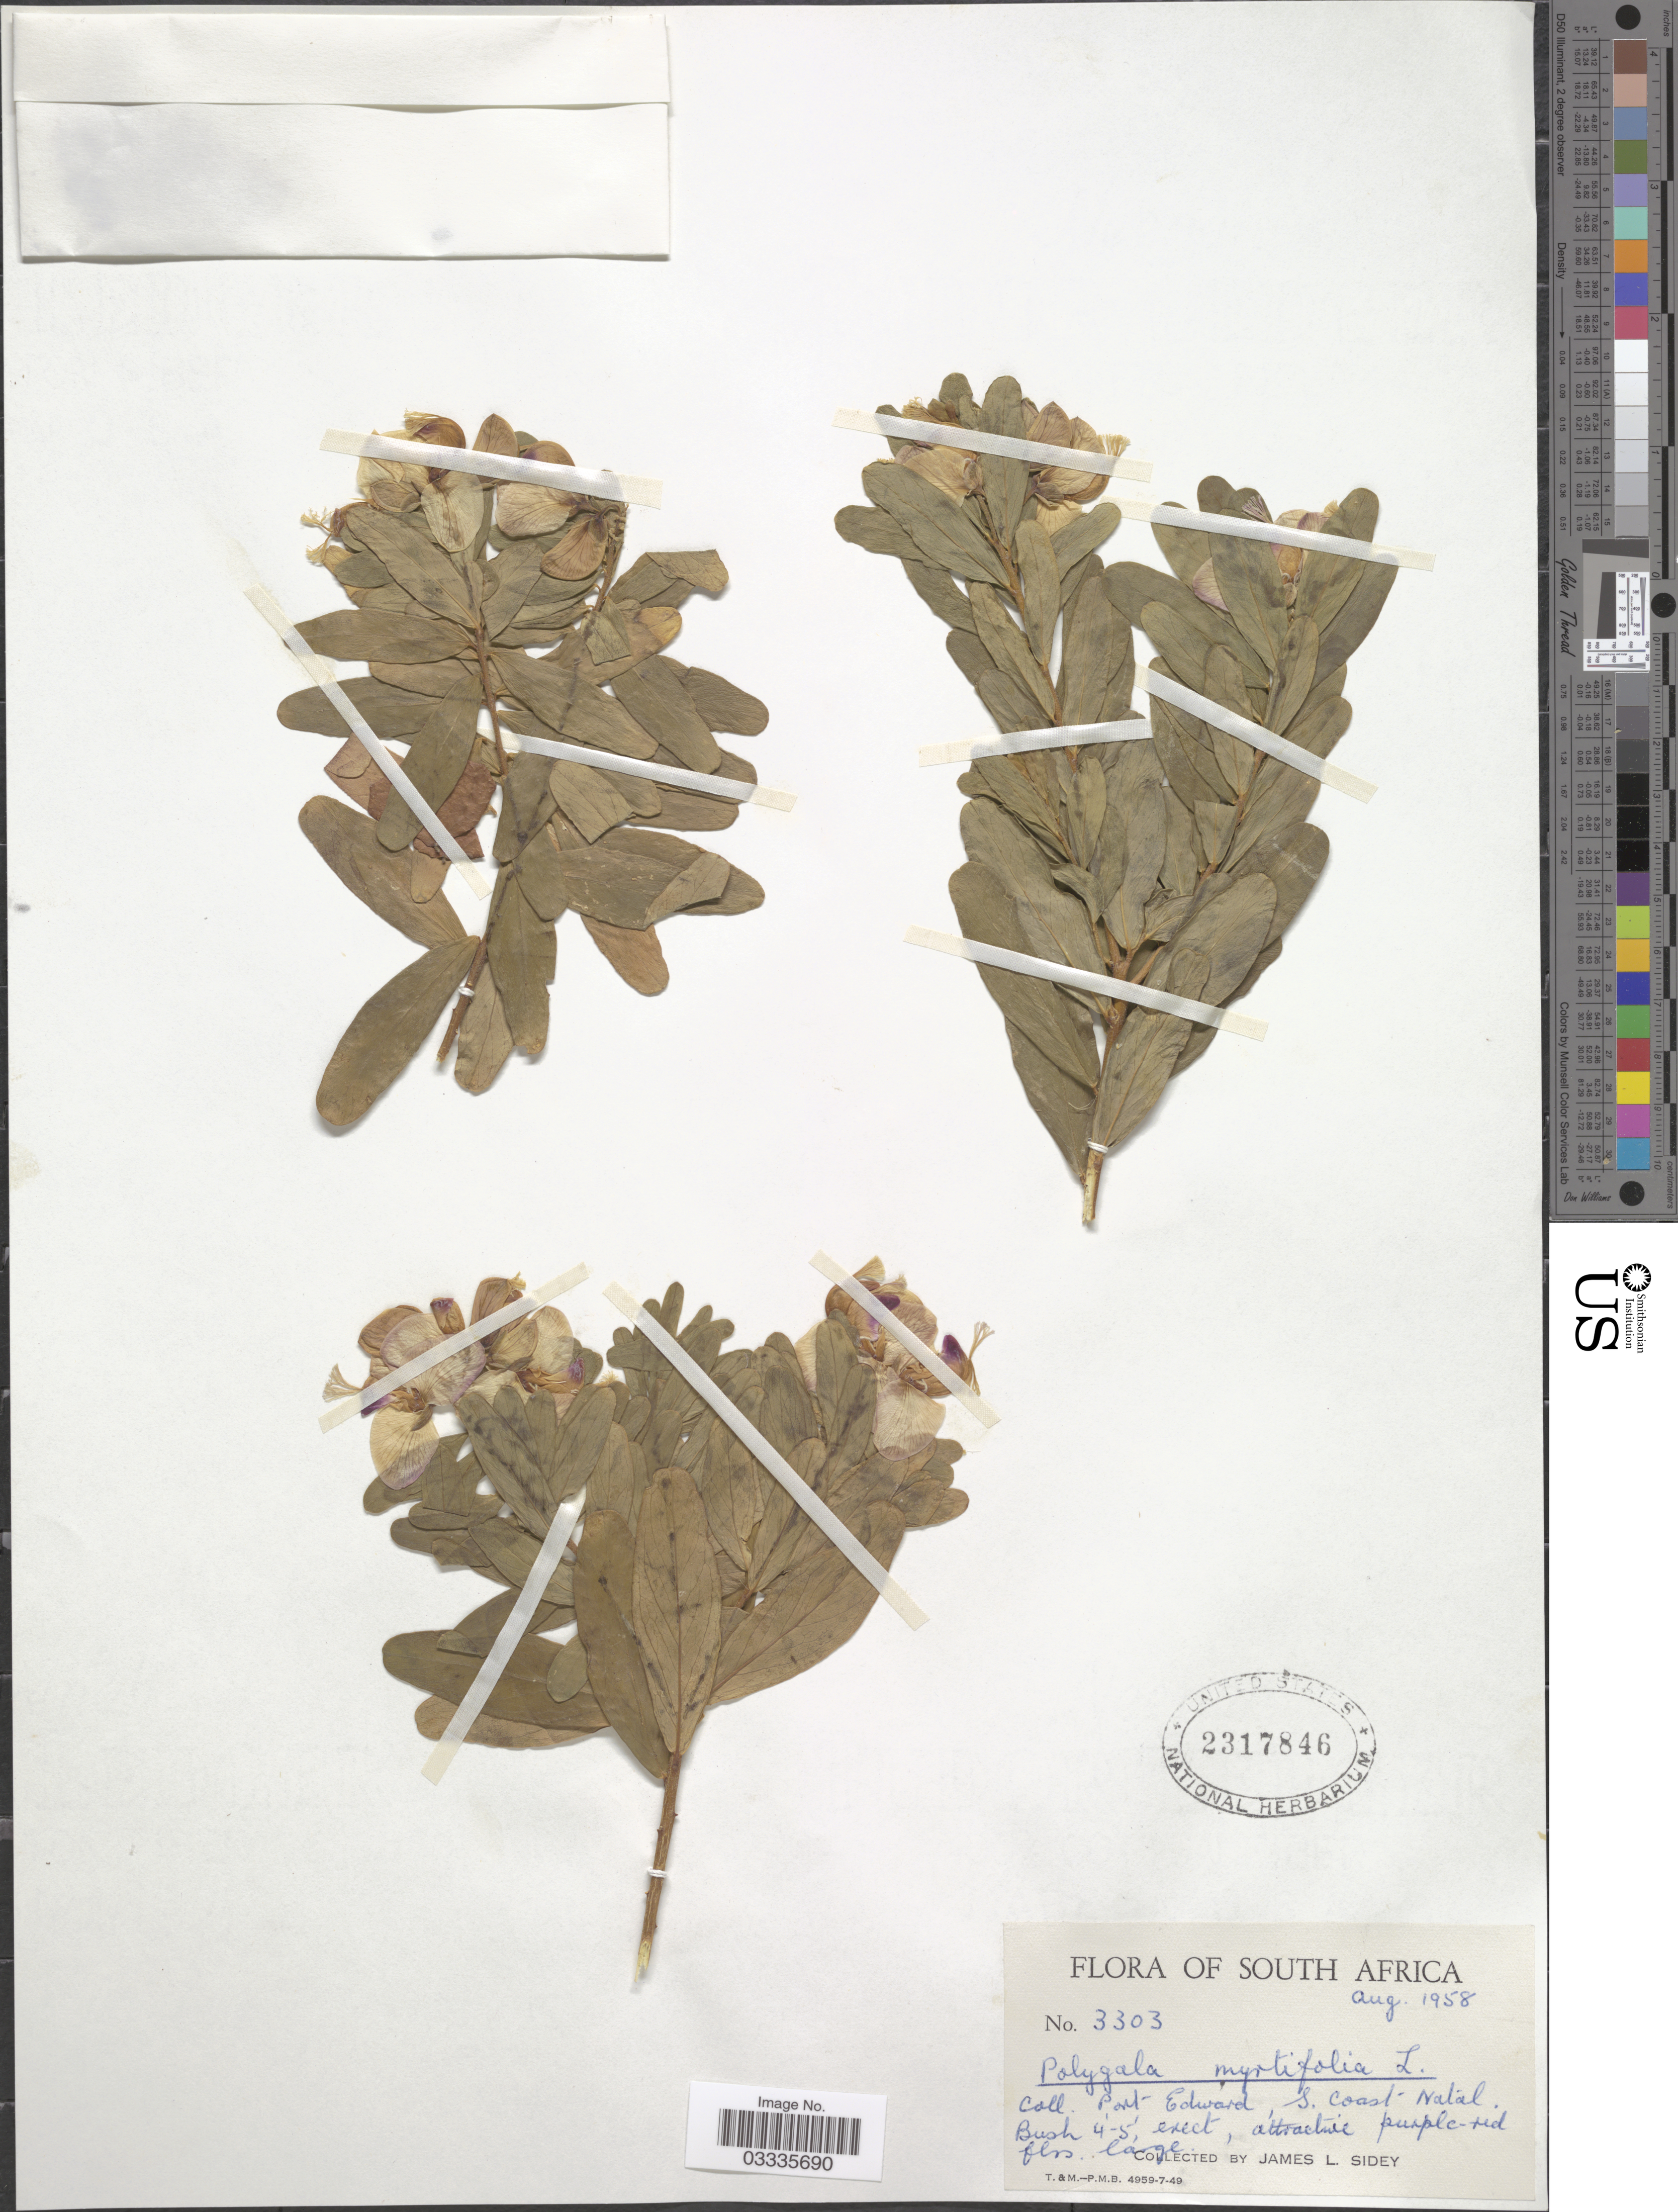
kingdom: Plantae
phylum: Tracheophyta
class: Magnoliopsida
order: Fabales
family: Polygalaceae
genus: Polygala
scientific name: Polygala myrtifolia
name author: L.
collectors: J. L. Sidey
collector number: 3303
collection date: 1958-08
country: South Africa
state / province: KwaZulu-Natal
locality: Port Edward, S. Coast Natal.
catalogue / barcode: US 2317846